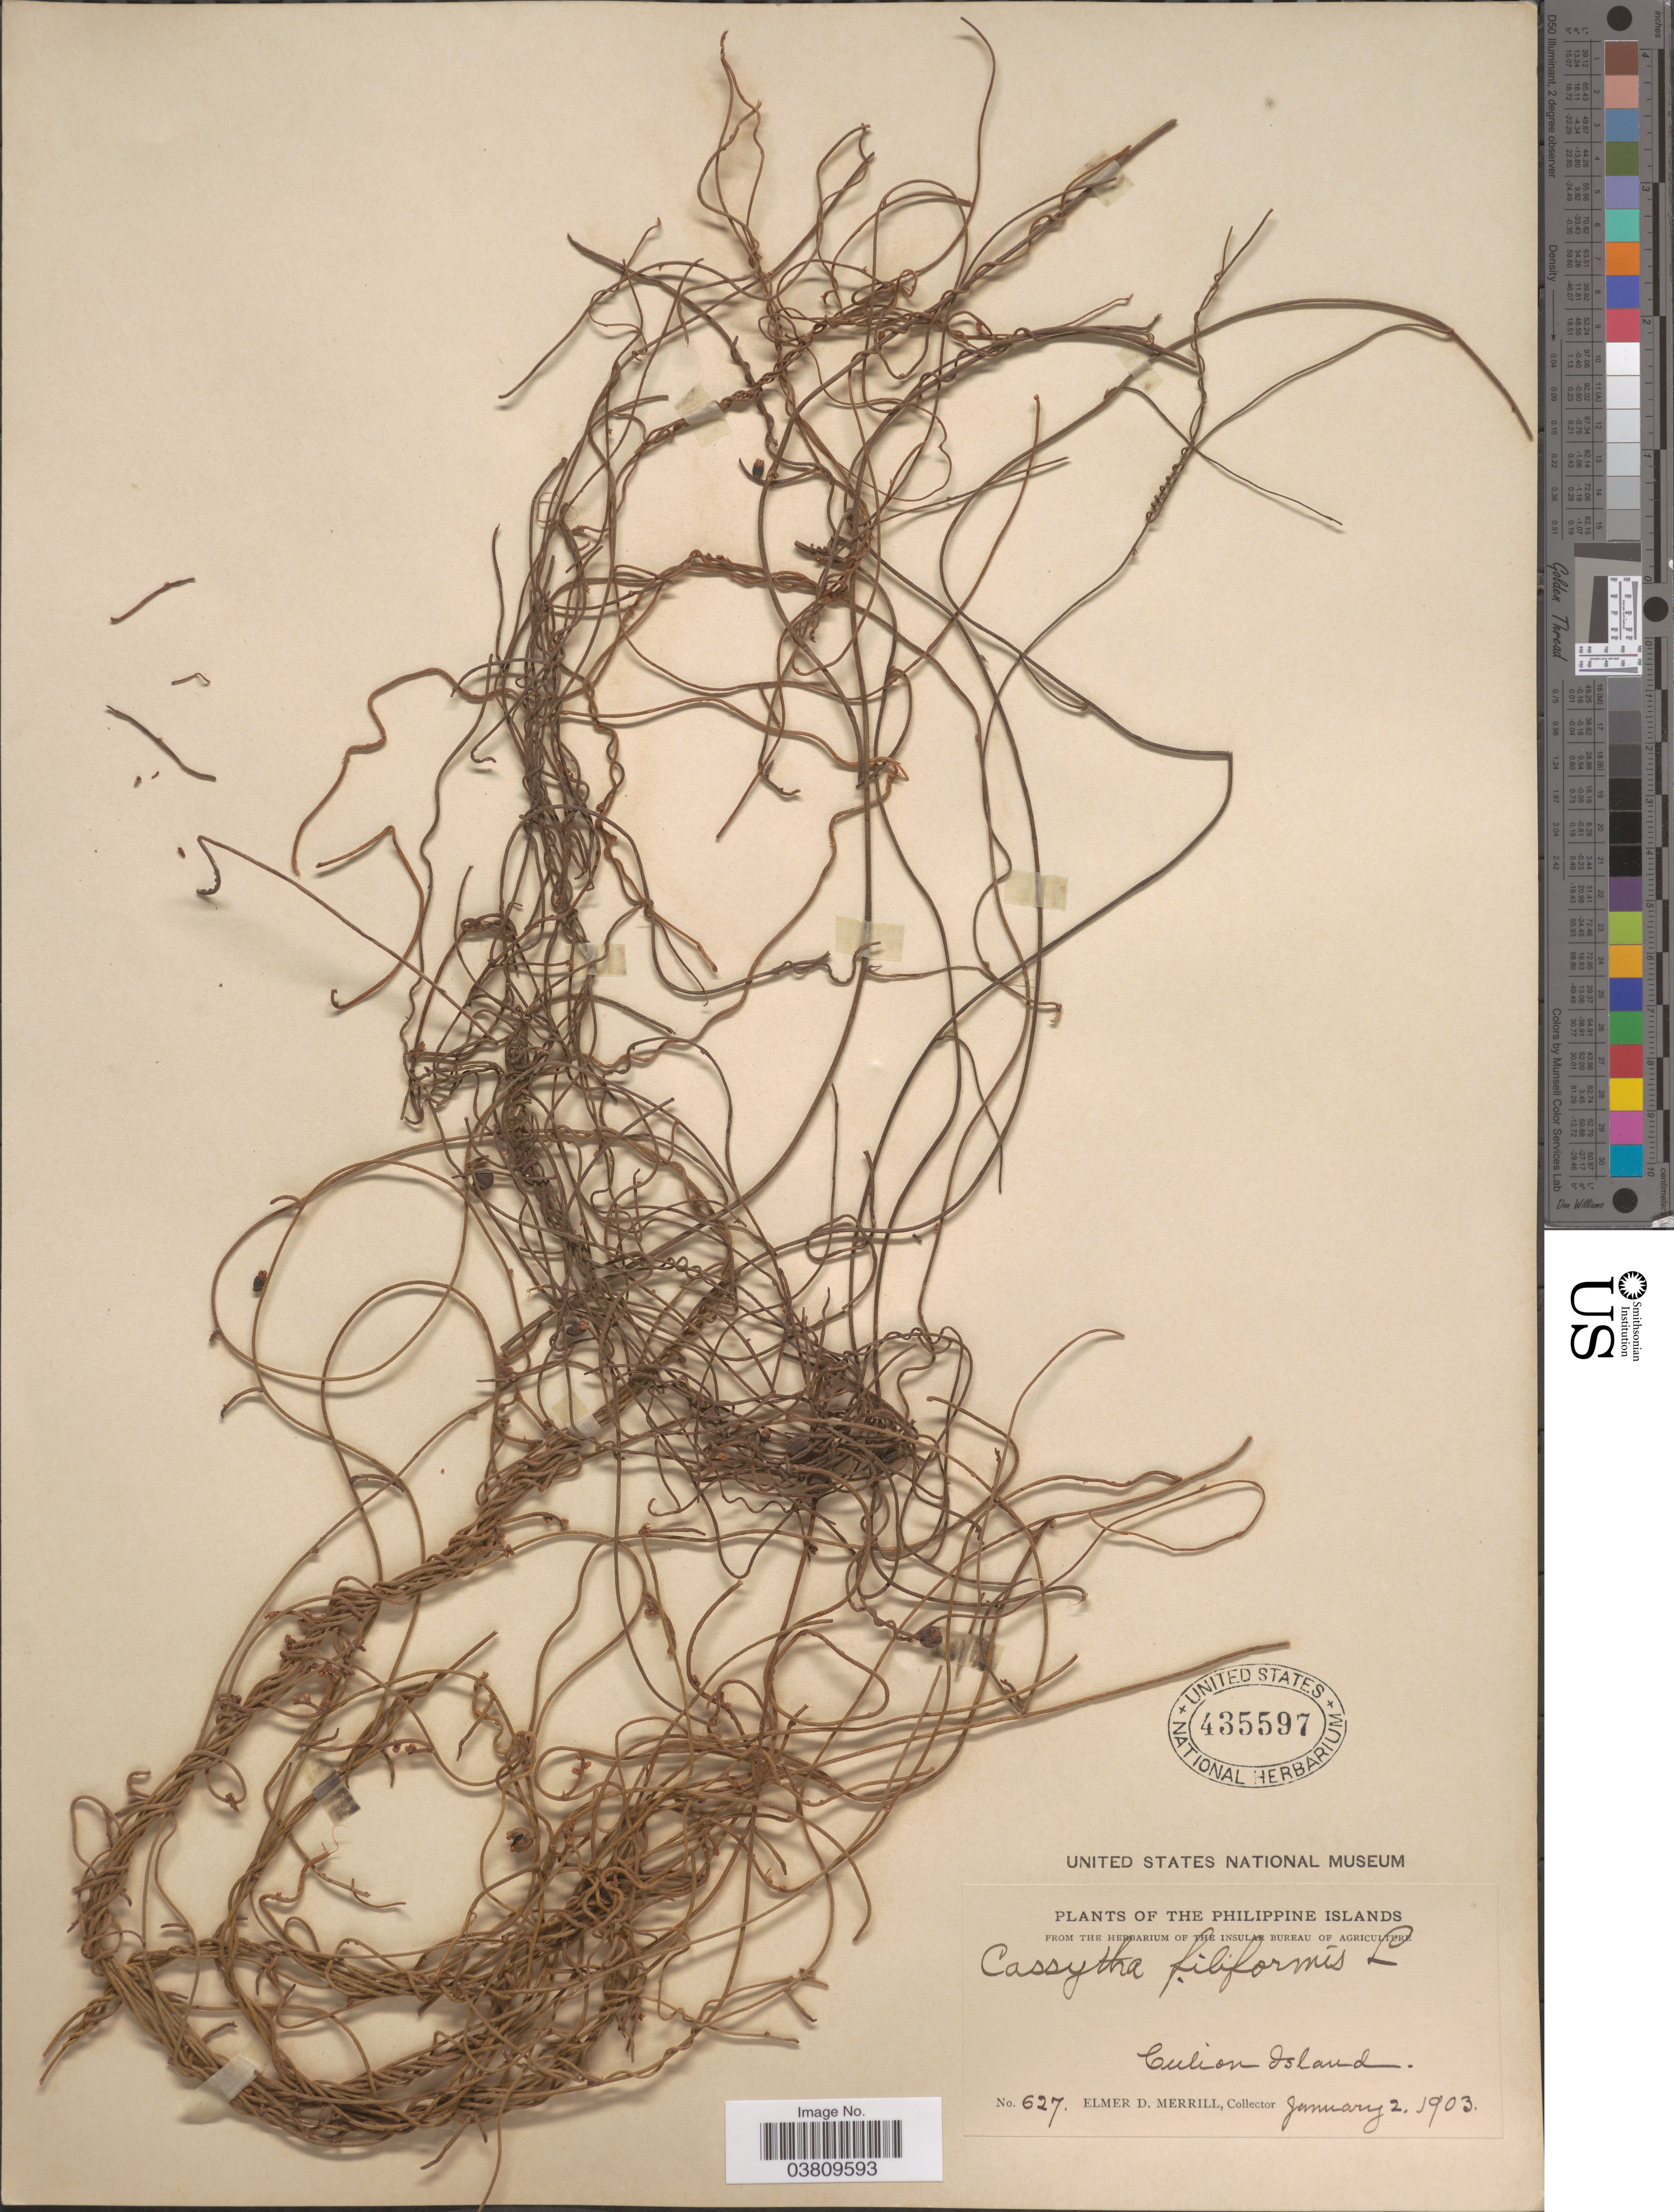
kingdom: Plantae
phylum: Tracheophyta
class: Magnoliopsida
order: Laurales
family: Lauraceae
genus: Cassytha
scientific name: Cassytha filiformis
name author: L.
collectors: E. D. Merrill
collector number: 627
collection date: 1903-01-02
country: Philippines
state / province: Mimaropa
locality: Culion Island.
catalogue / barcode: US 435597